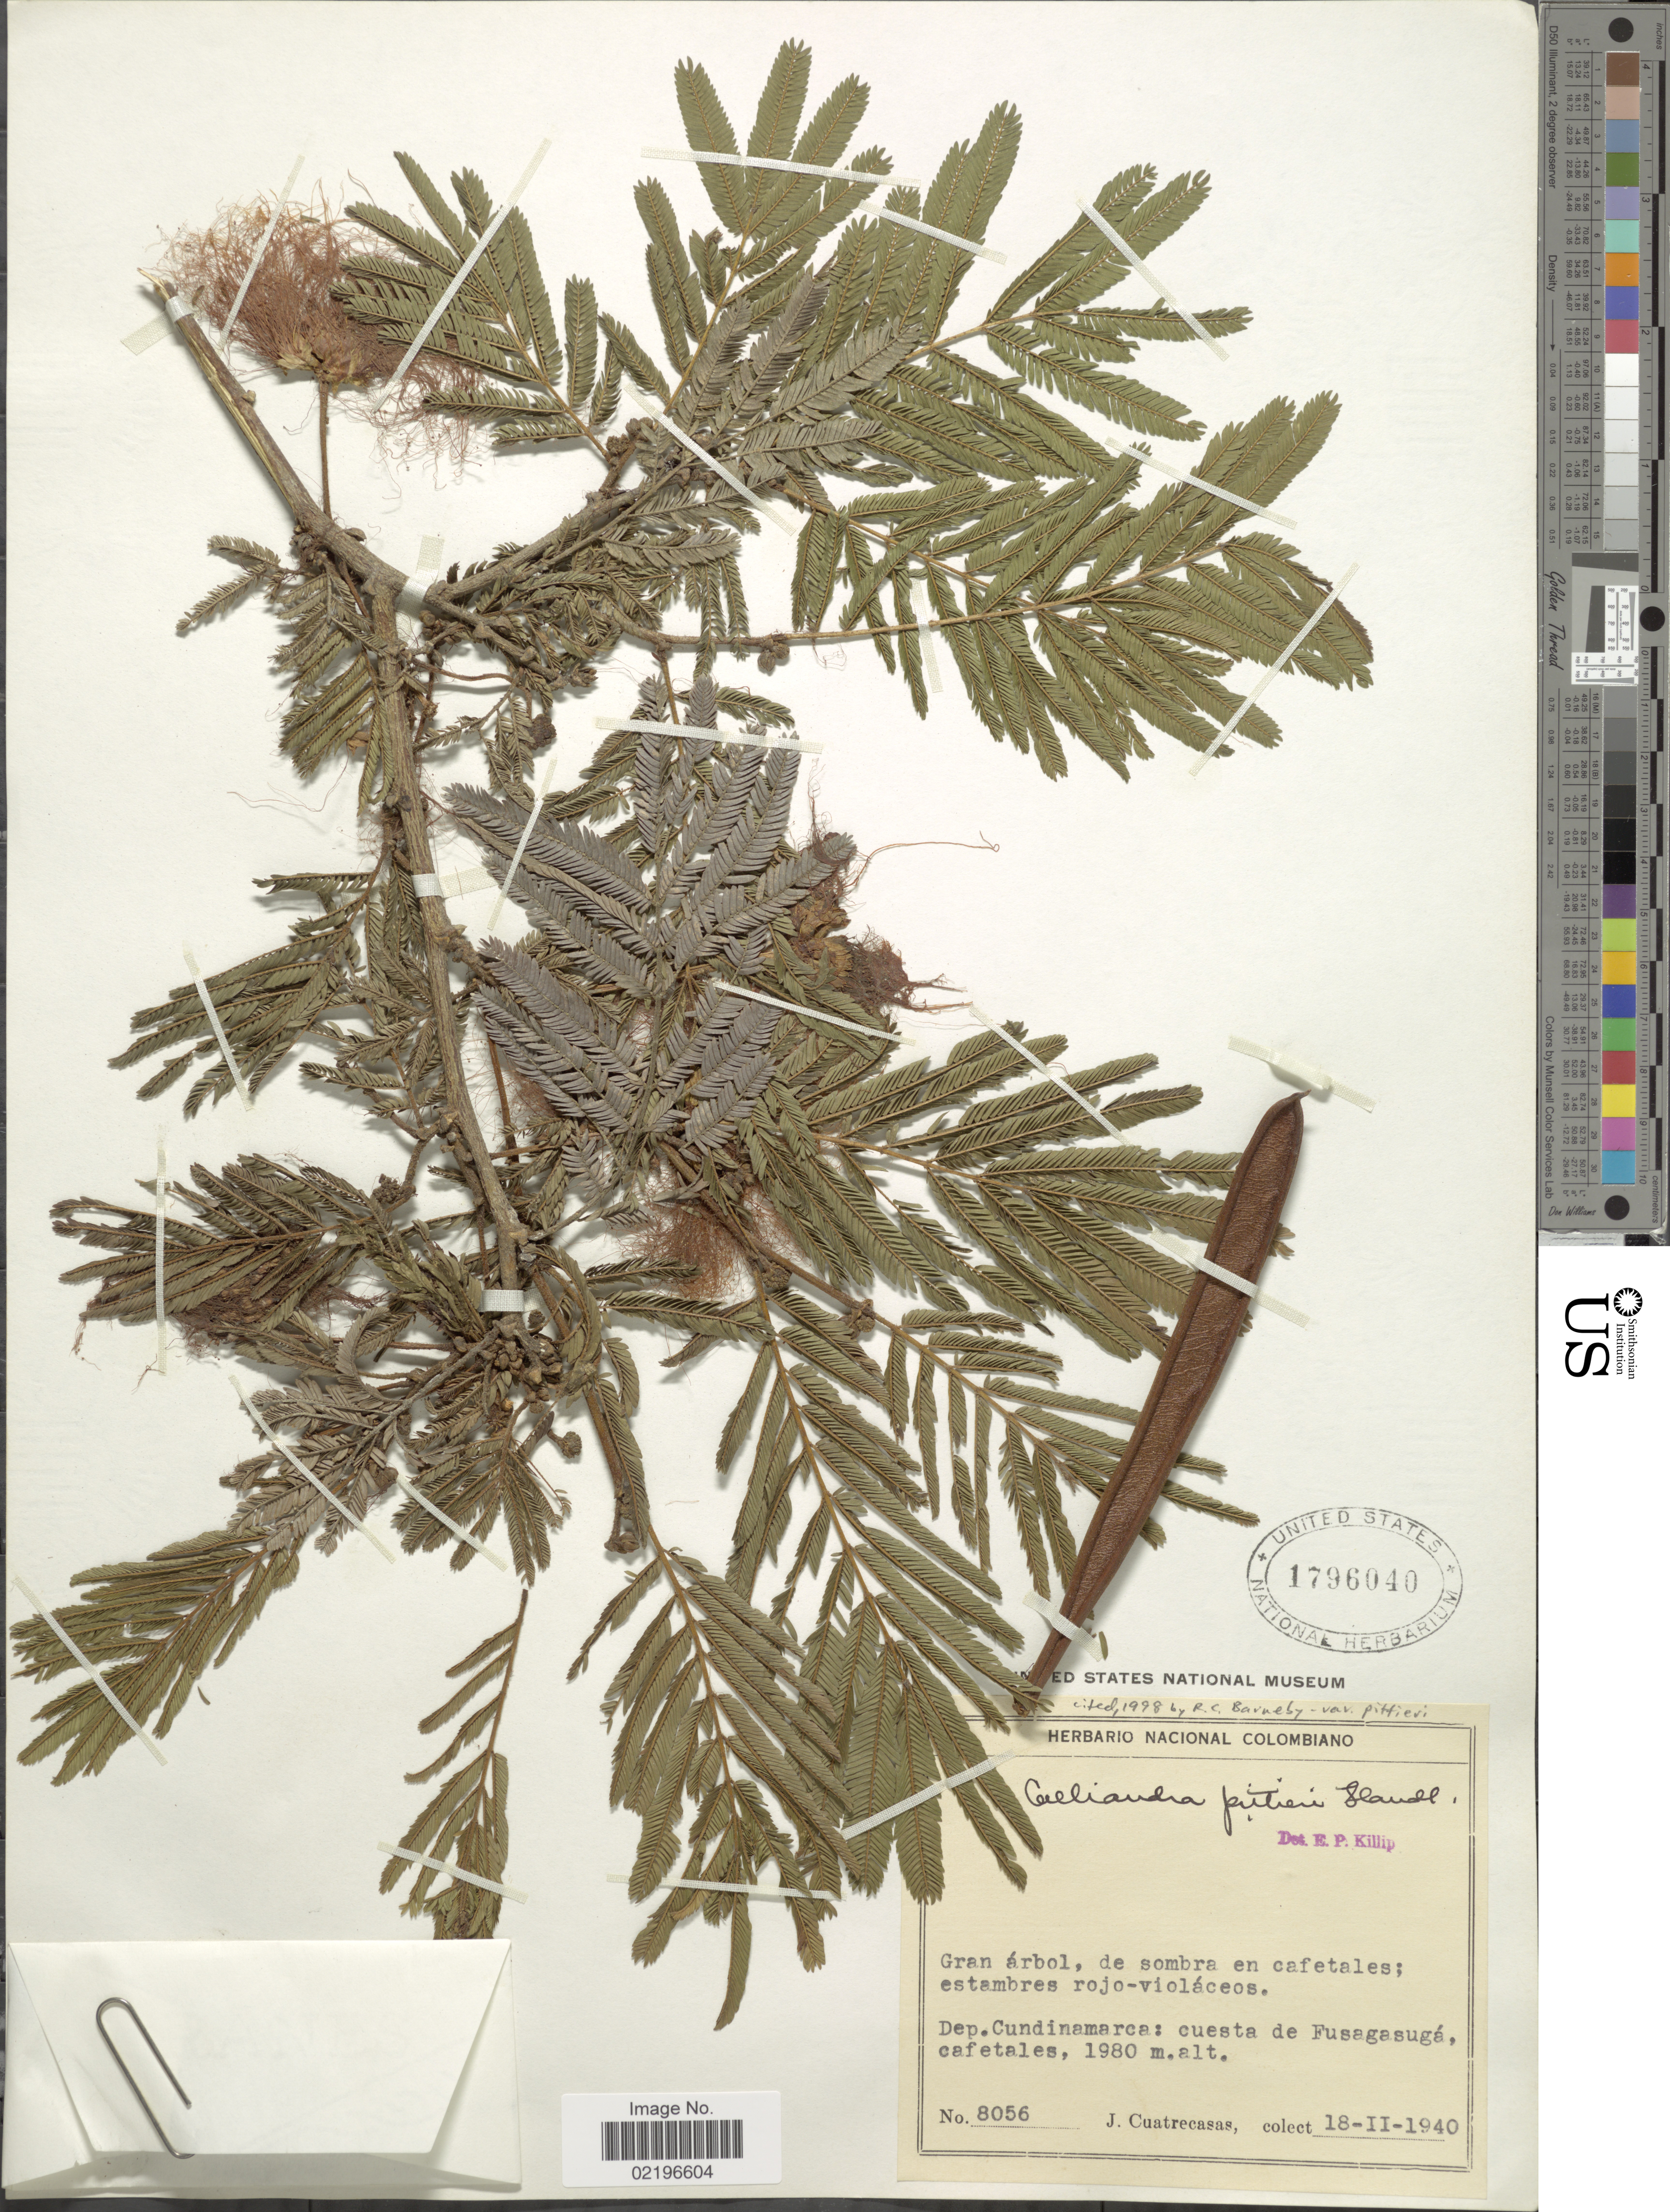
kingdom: Plantae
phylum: Tracheophyta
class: Magnoliopsida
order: Fabales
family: Fabaceae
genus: Calliandra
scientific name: Calliandra pittieri var. pittieri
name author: Standl.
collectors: J. Cuatrecasas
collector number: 8056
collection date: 1940-02-18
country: Colombia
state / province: Cundinamarca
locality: Dep. Cundinamarca: cuesta de Fusagasuga, cafetales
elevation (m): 1980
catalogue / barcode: US 1796040